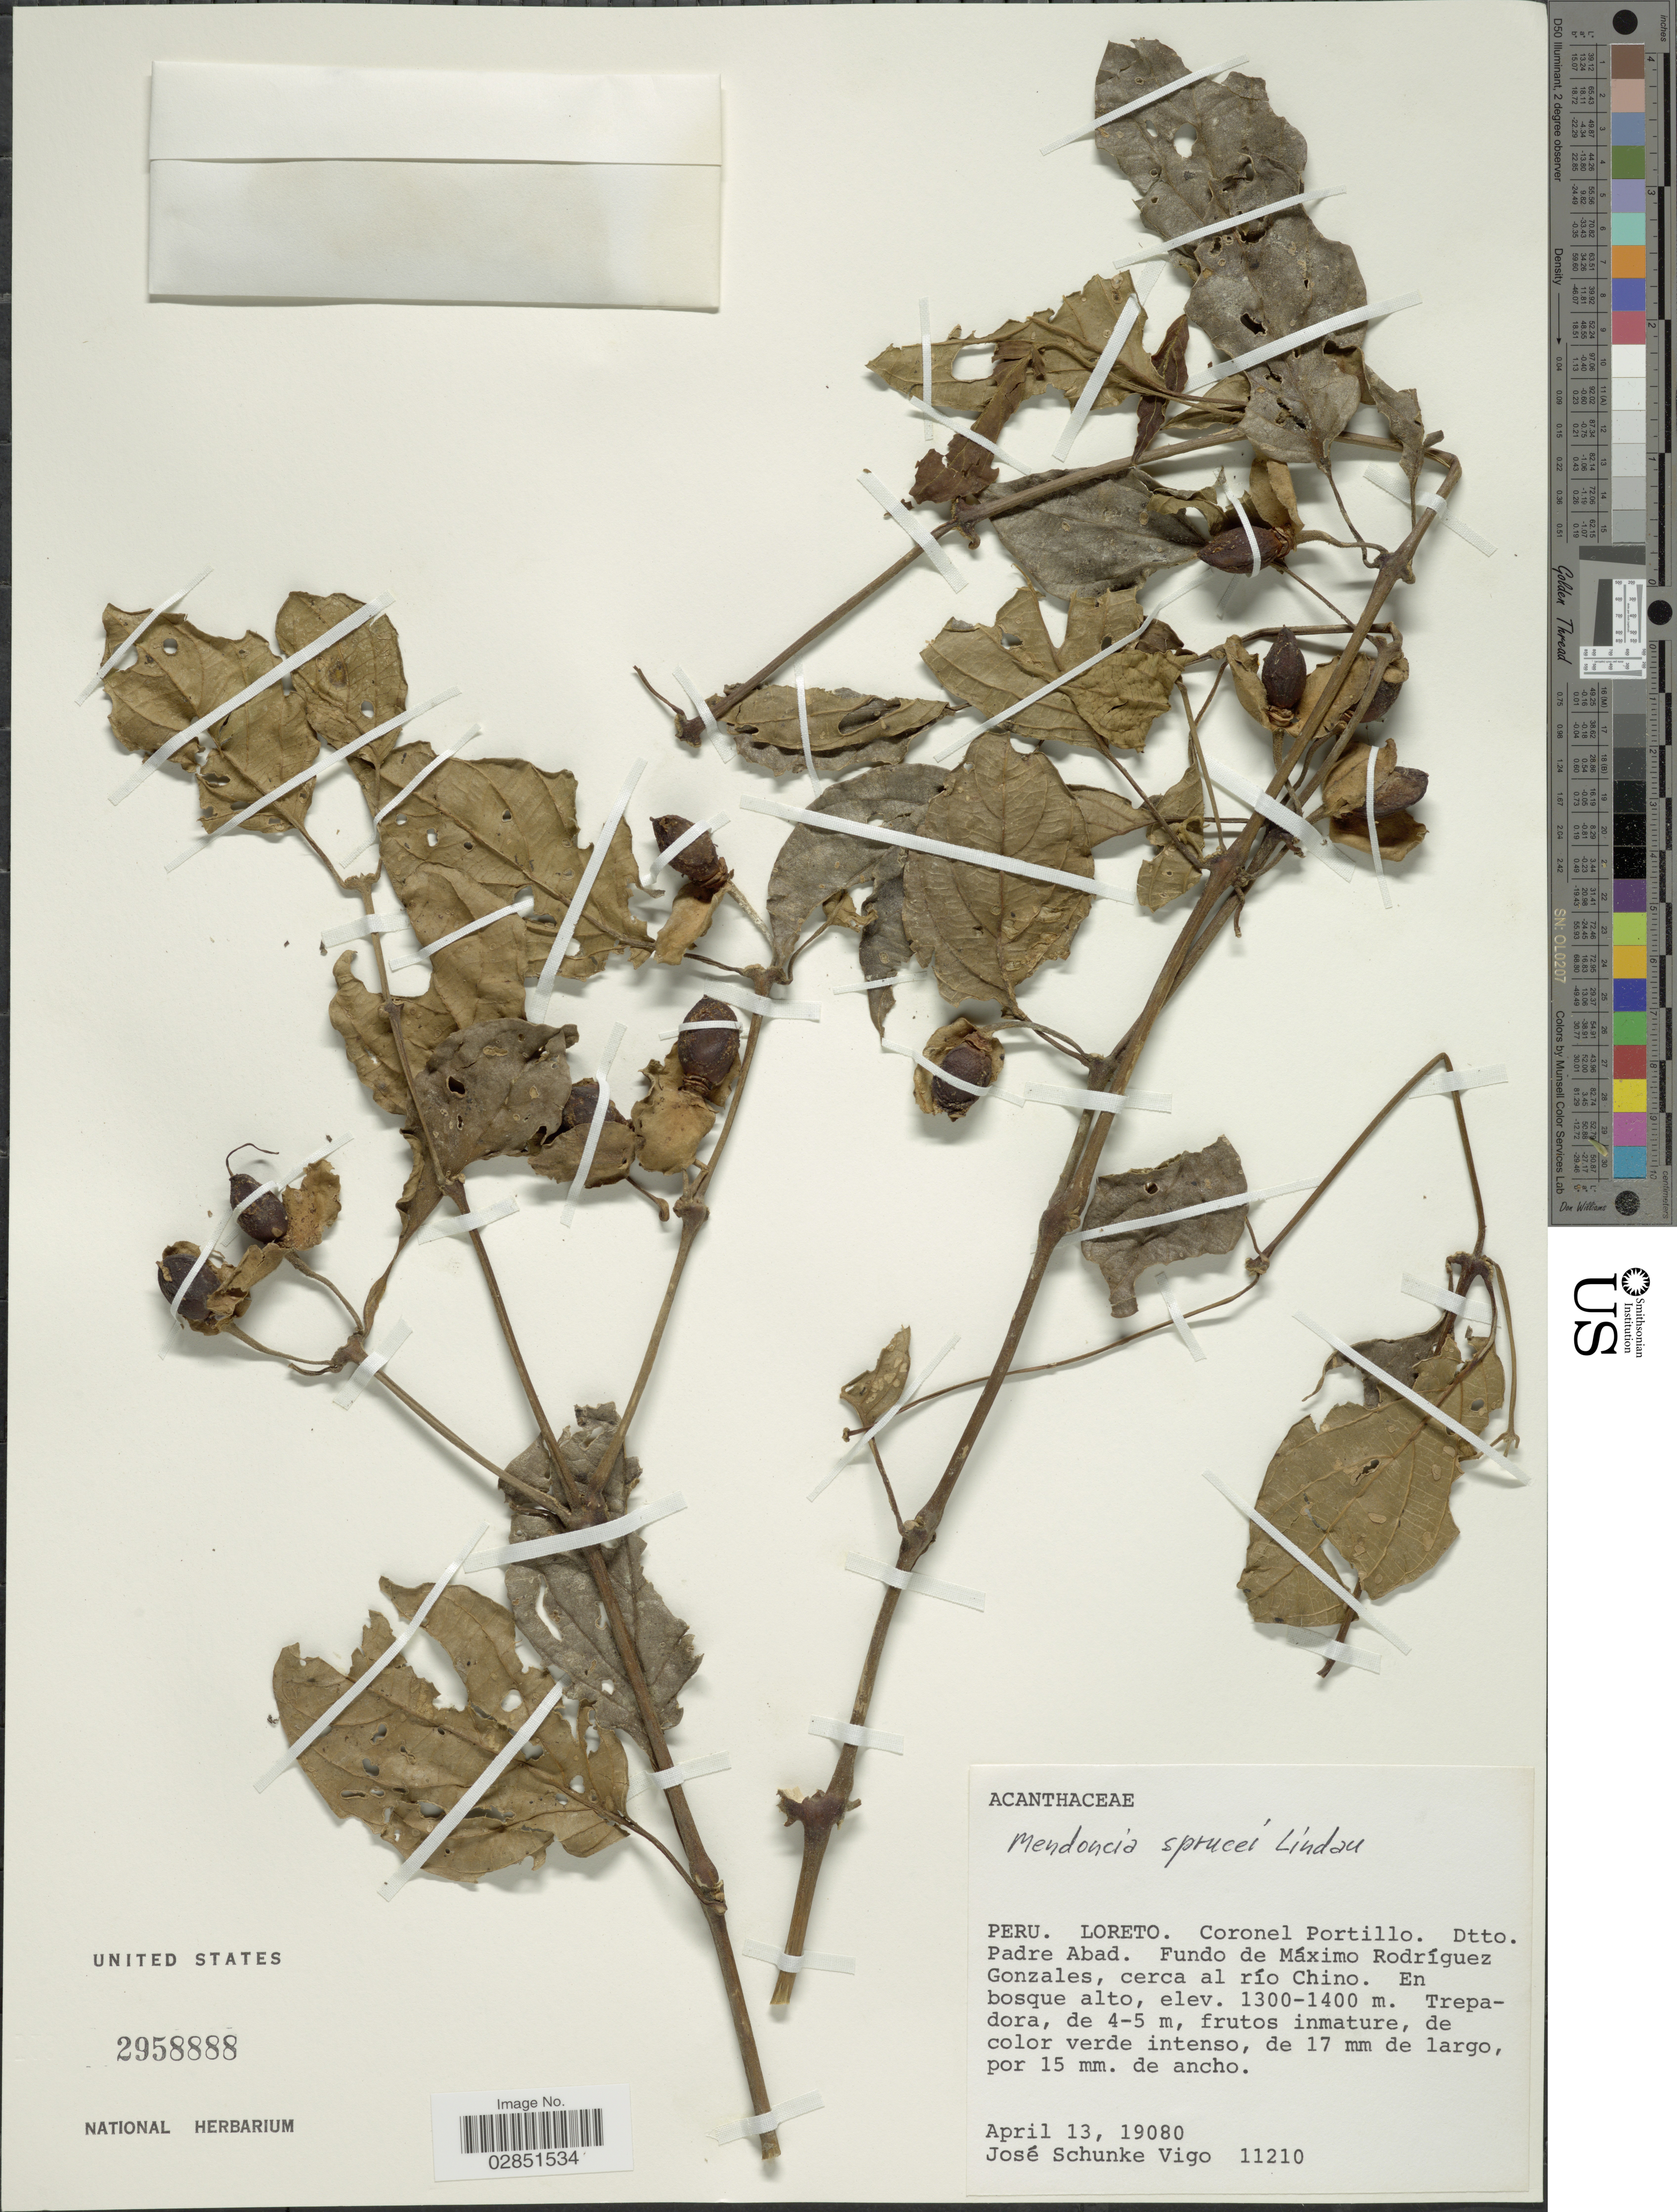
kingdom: Plantae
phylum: Tracheophyta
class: Magnoliopsida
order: Lamiales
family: Acanthaceae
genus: Mendoncia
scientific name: Mendoncia sprucei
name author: Lindau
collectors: J. Schunke Vigo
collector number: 11210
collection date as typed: April 13, 19080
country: Peru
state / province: Loreto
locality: Coronel Portillo. Dtto. Padre Abad. Fundo de Máximo Rodríguez Gonzales, cerca al río Chino.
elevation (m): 1300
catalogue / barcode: US 2958888